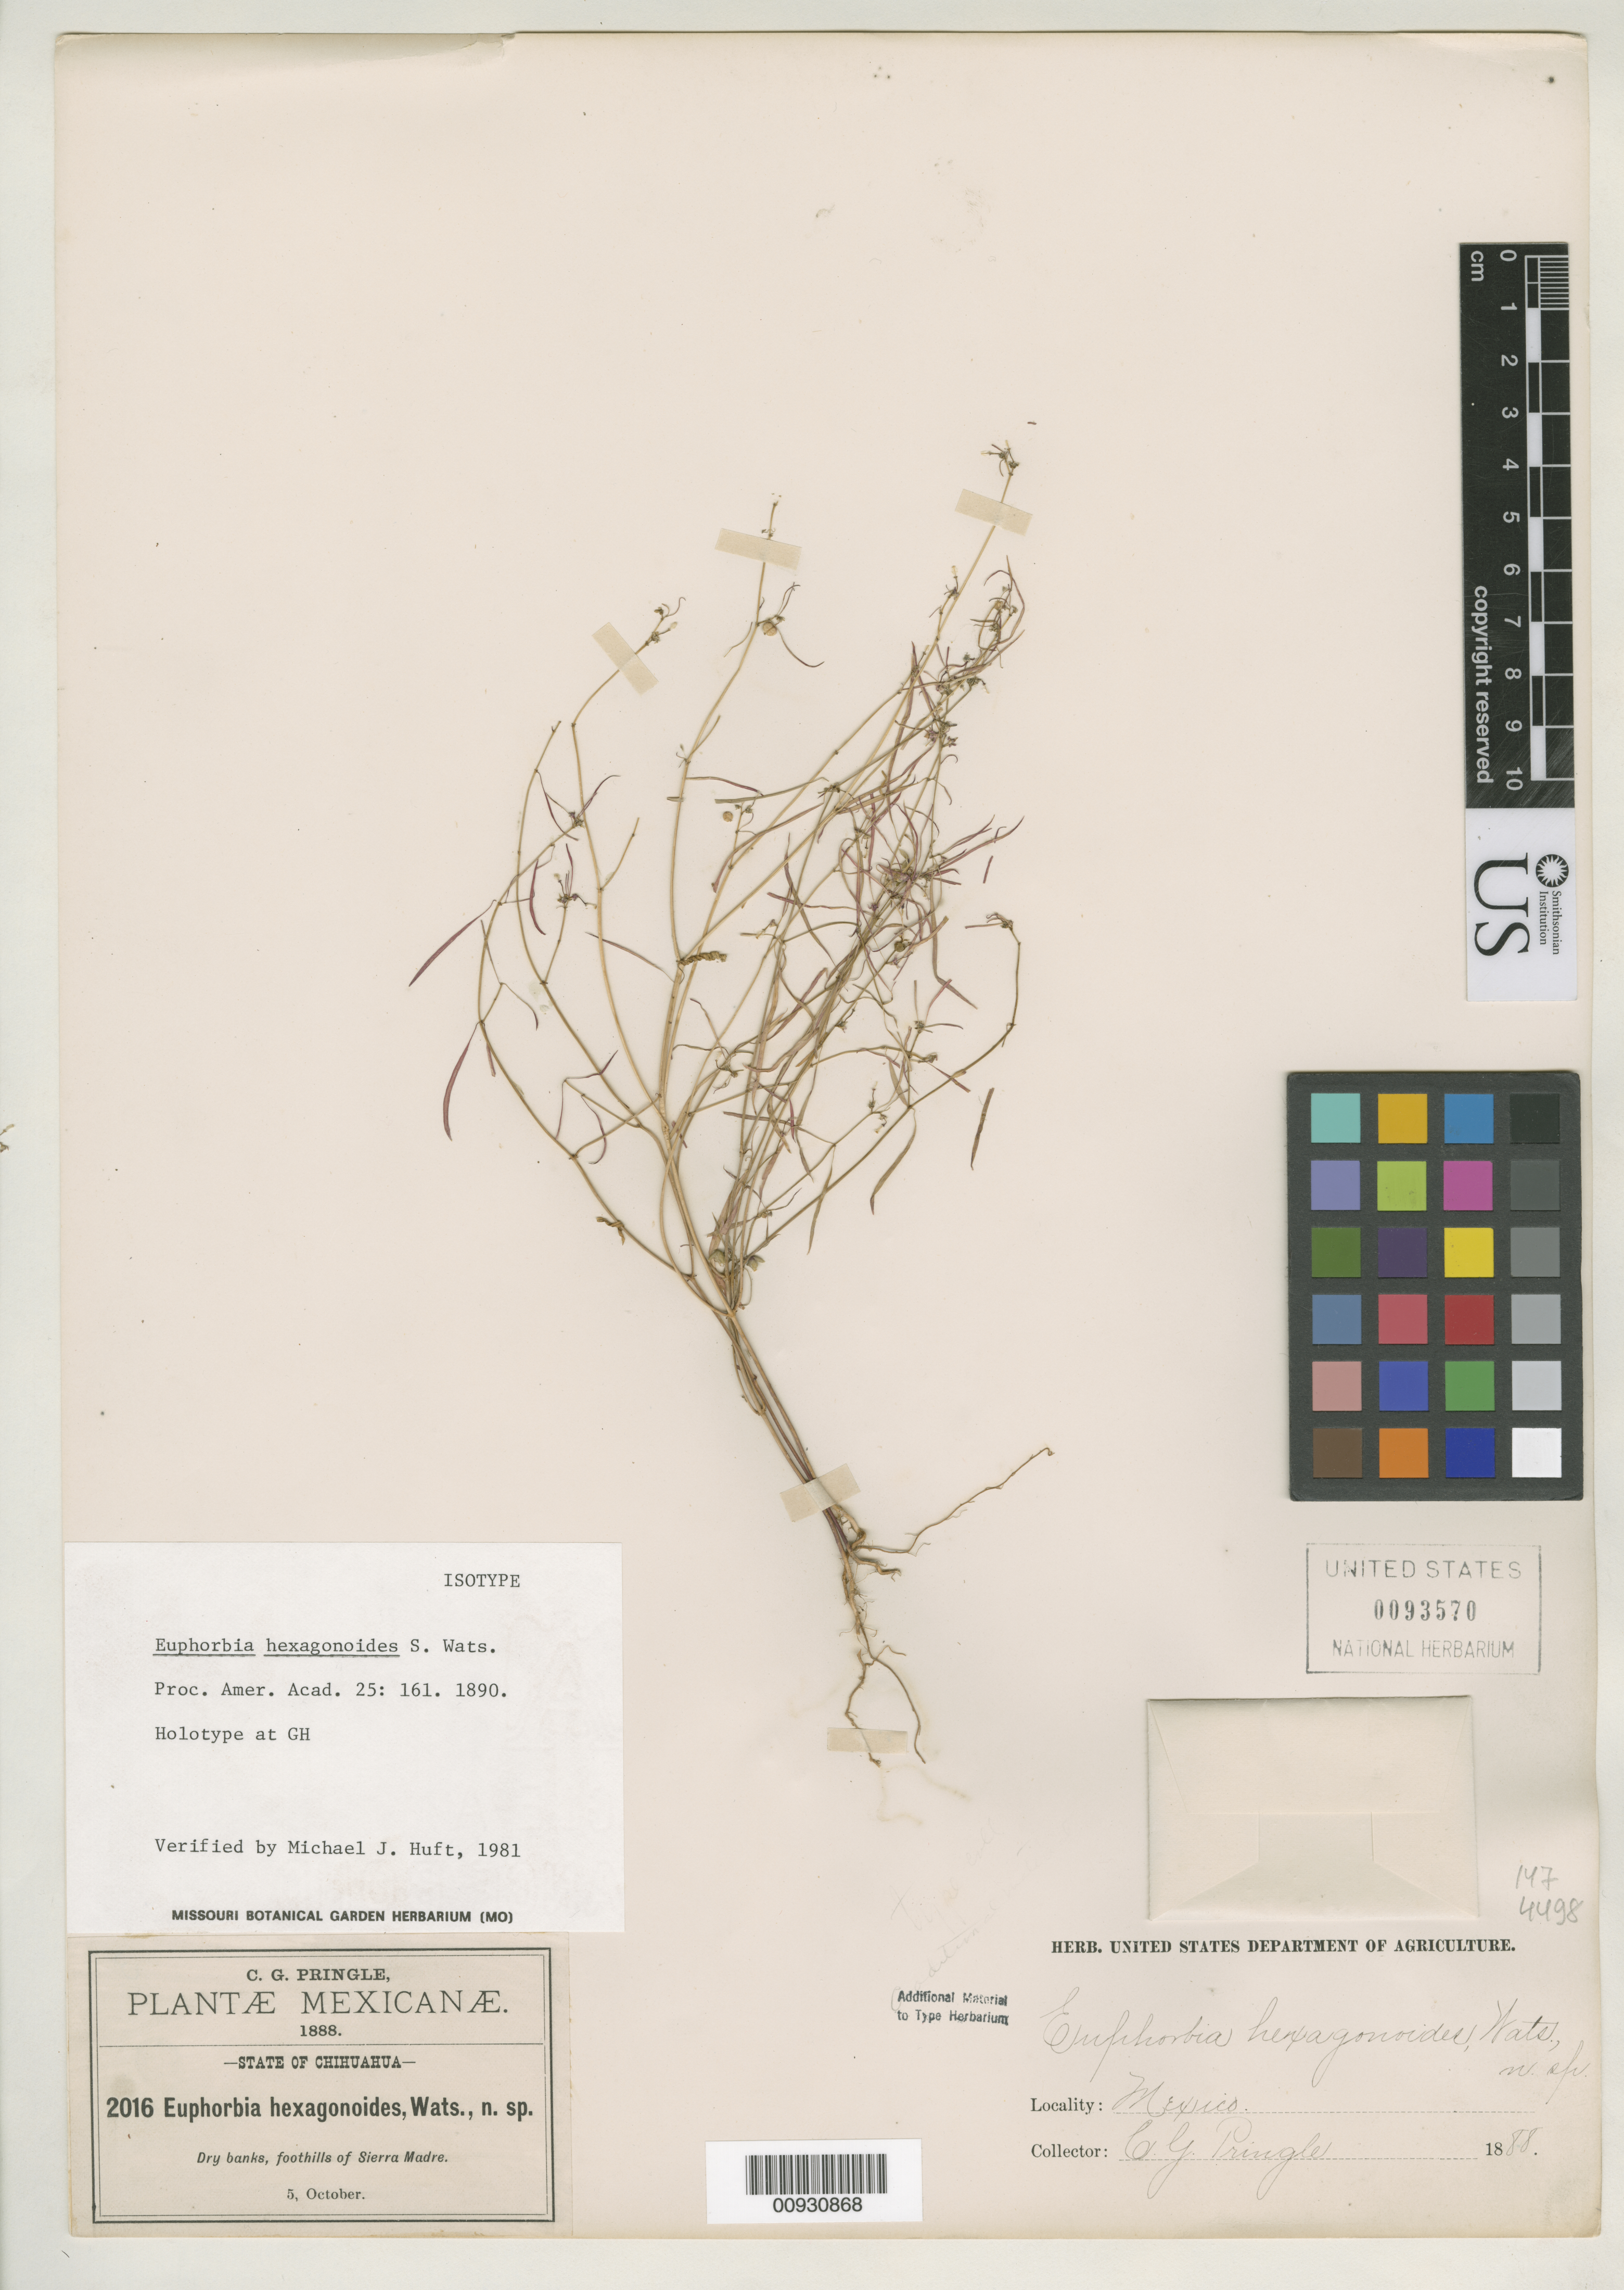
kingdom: Plantae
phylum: Tracheophyta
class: Magnoliopsida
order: Malpighiales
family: Euphorbiaceae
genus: Euphorbia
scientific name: Euphorbia hexagonoides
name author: S. Watson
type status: Isotype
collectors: C. G. Pringle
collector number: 2016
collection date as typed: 05 Oct 1888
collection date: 1888-10-05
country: Mexico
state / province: Chihuahua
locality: Sierra Madre.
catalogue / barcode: US 93570